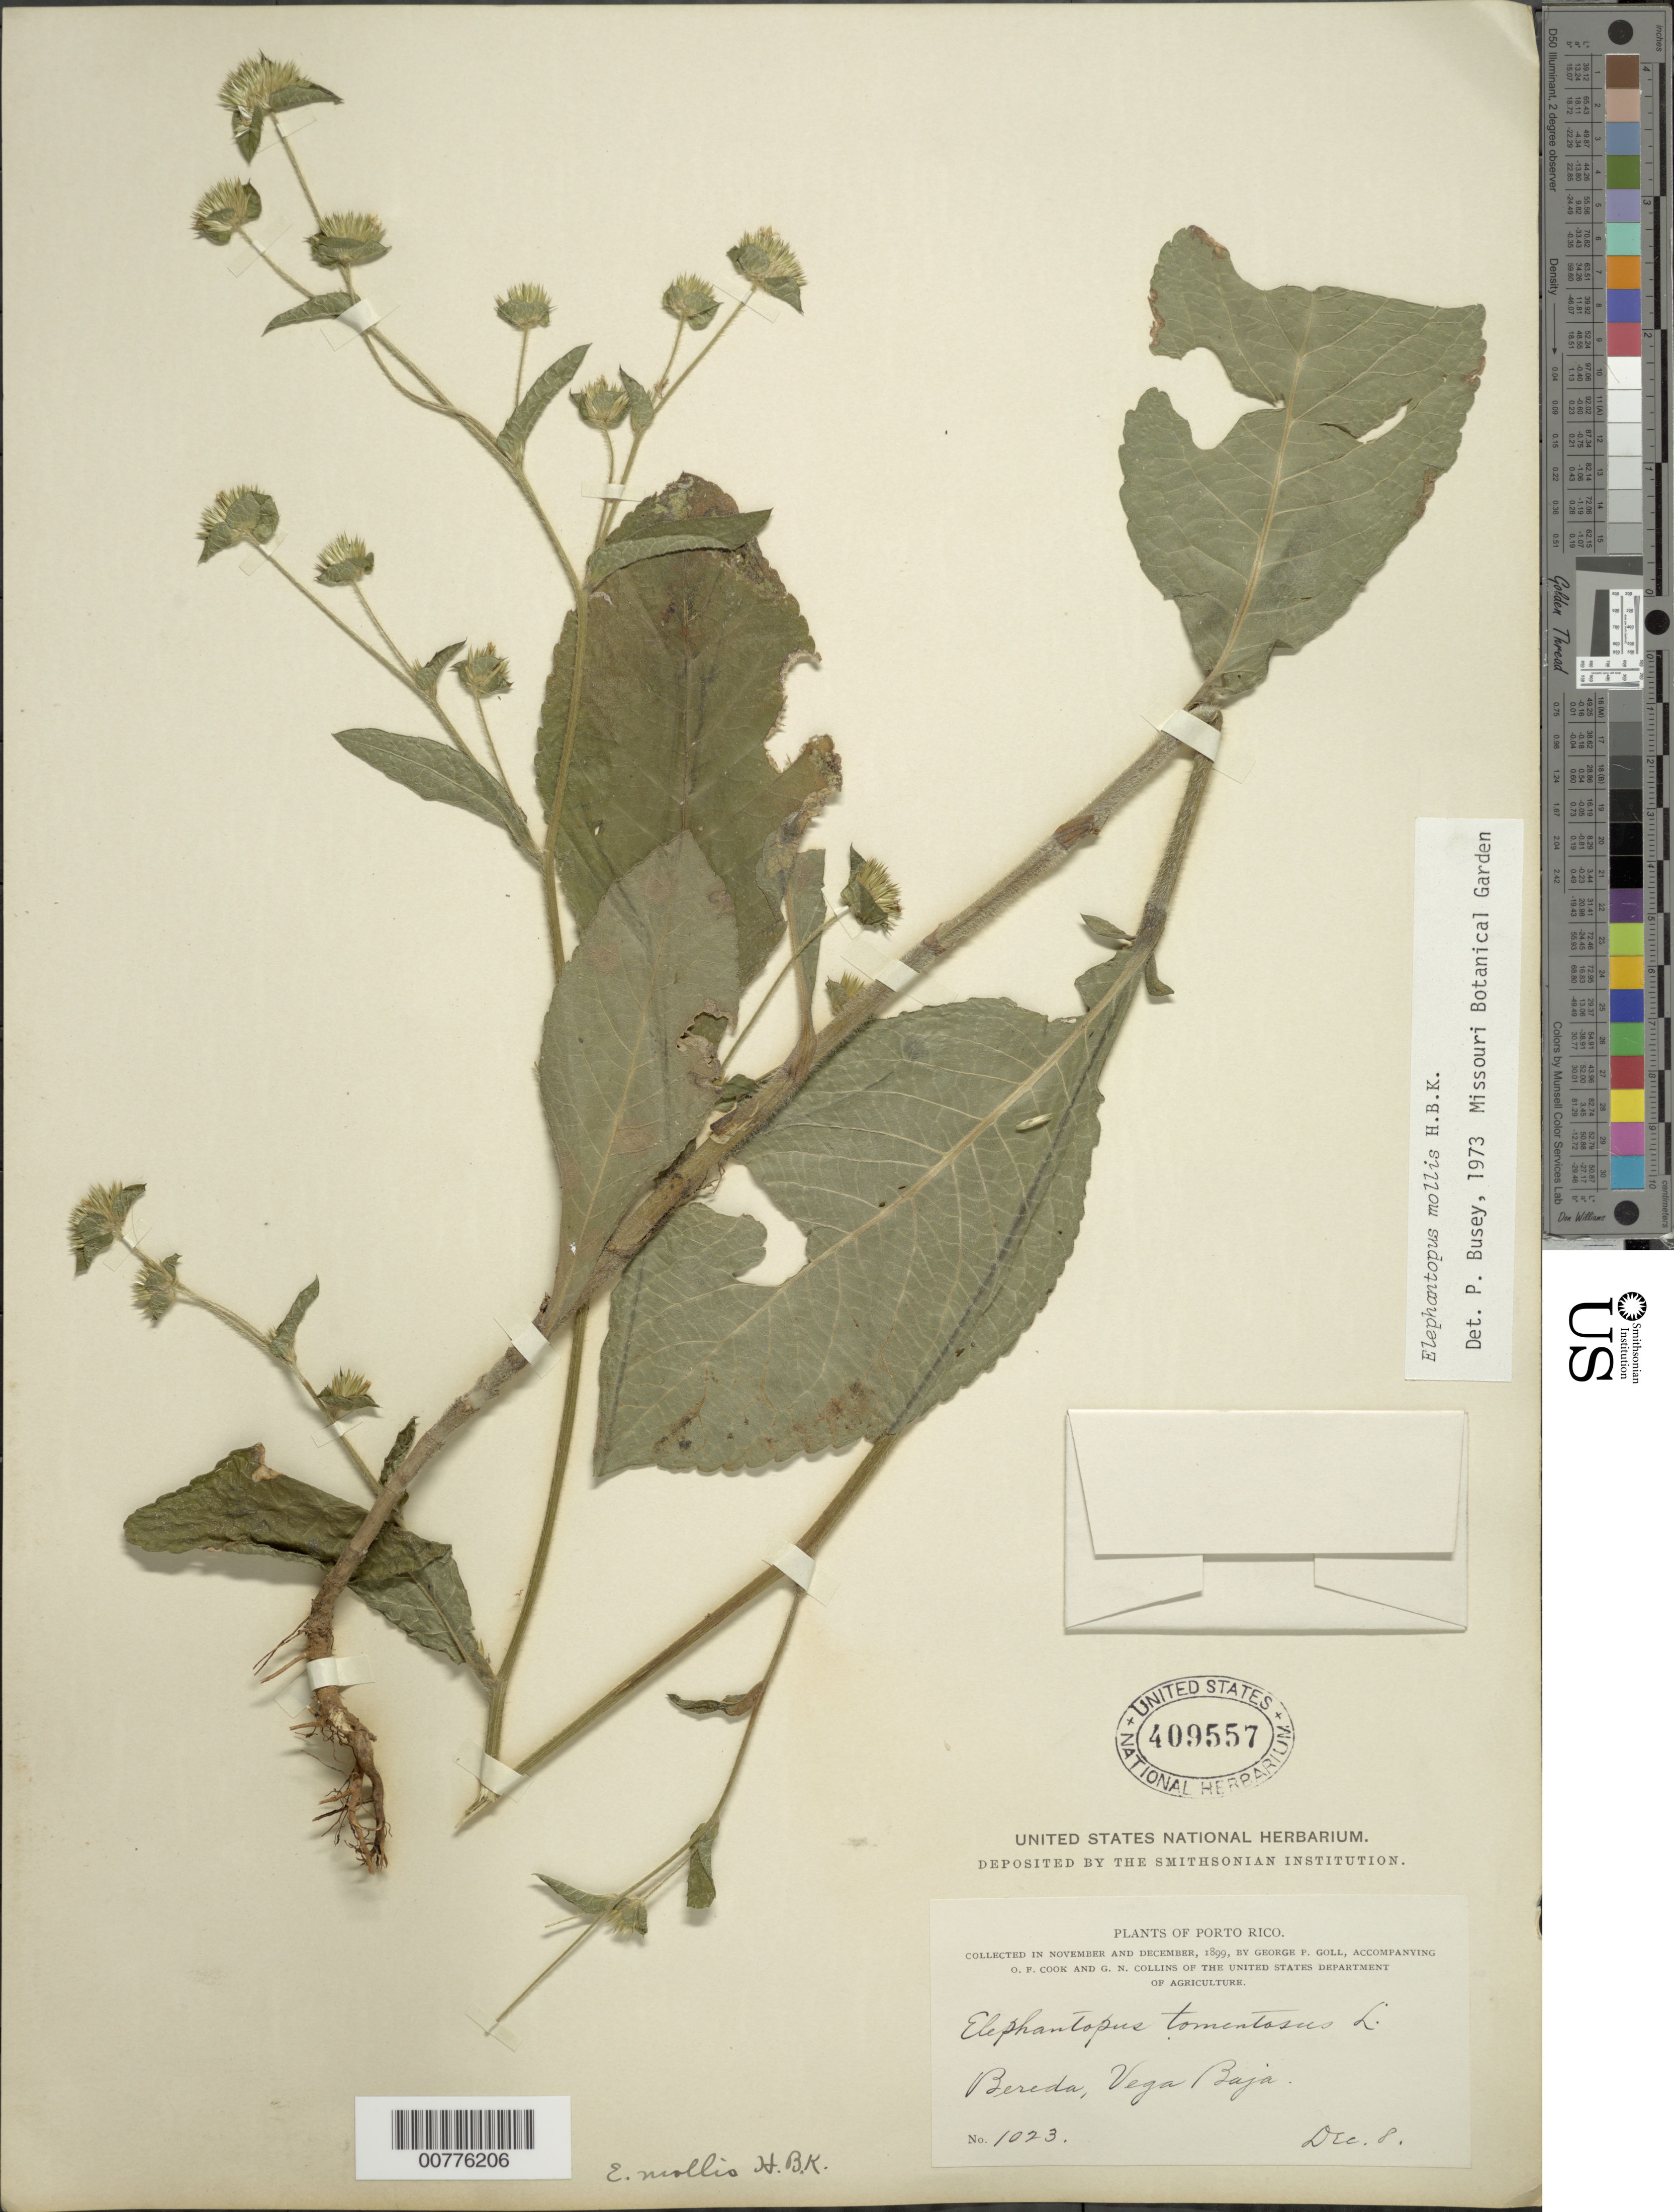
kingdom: Plantae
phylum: Tracheophyta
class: Magnoliopsida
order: Asterales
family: Asteraceae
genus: Elephantopus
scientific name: Elephantopus mollis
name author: Kunth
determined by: Busey, P.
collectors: G. Goll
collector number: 1023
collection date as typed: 08 Dec 1899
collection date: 1899-12-08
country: Puerto Rico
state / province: Vega Baja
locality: Bereda, Vega Baja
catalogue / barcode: US 409557